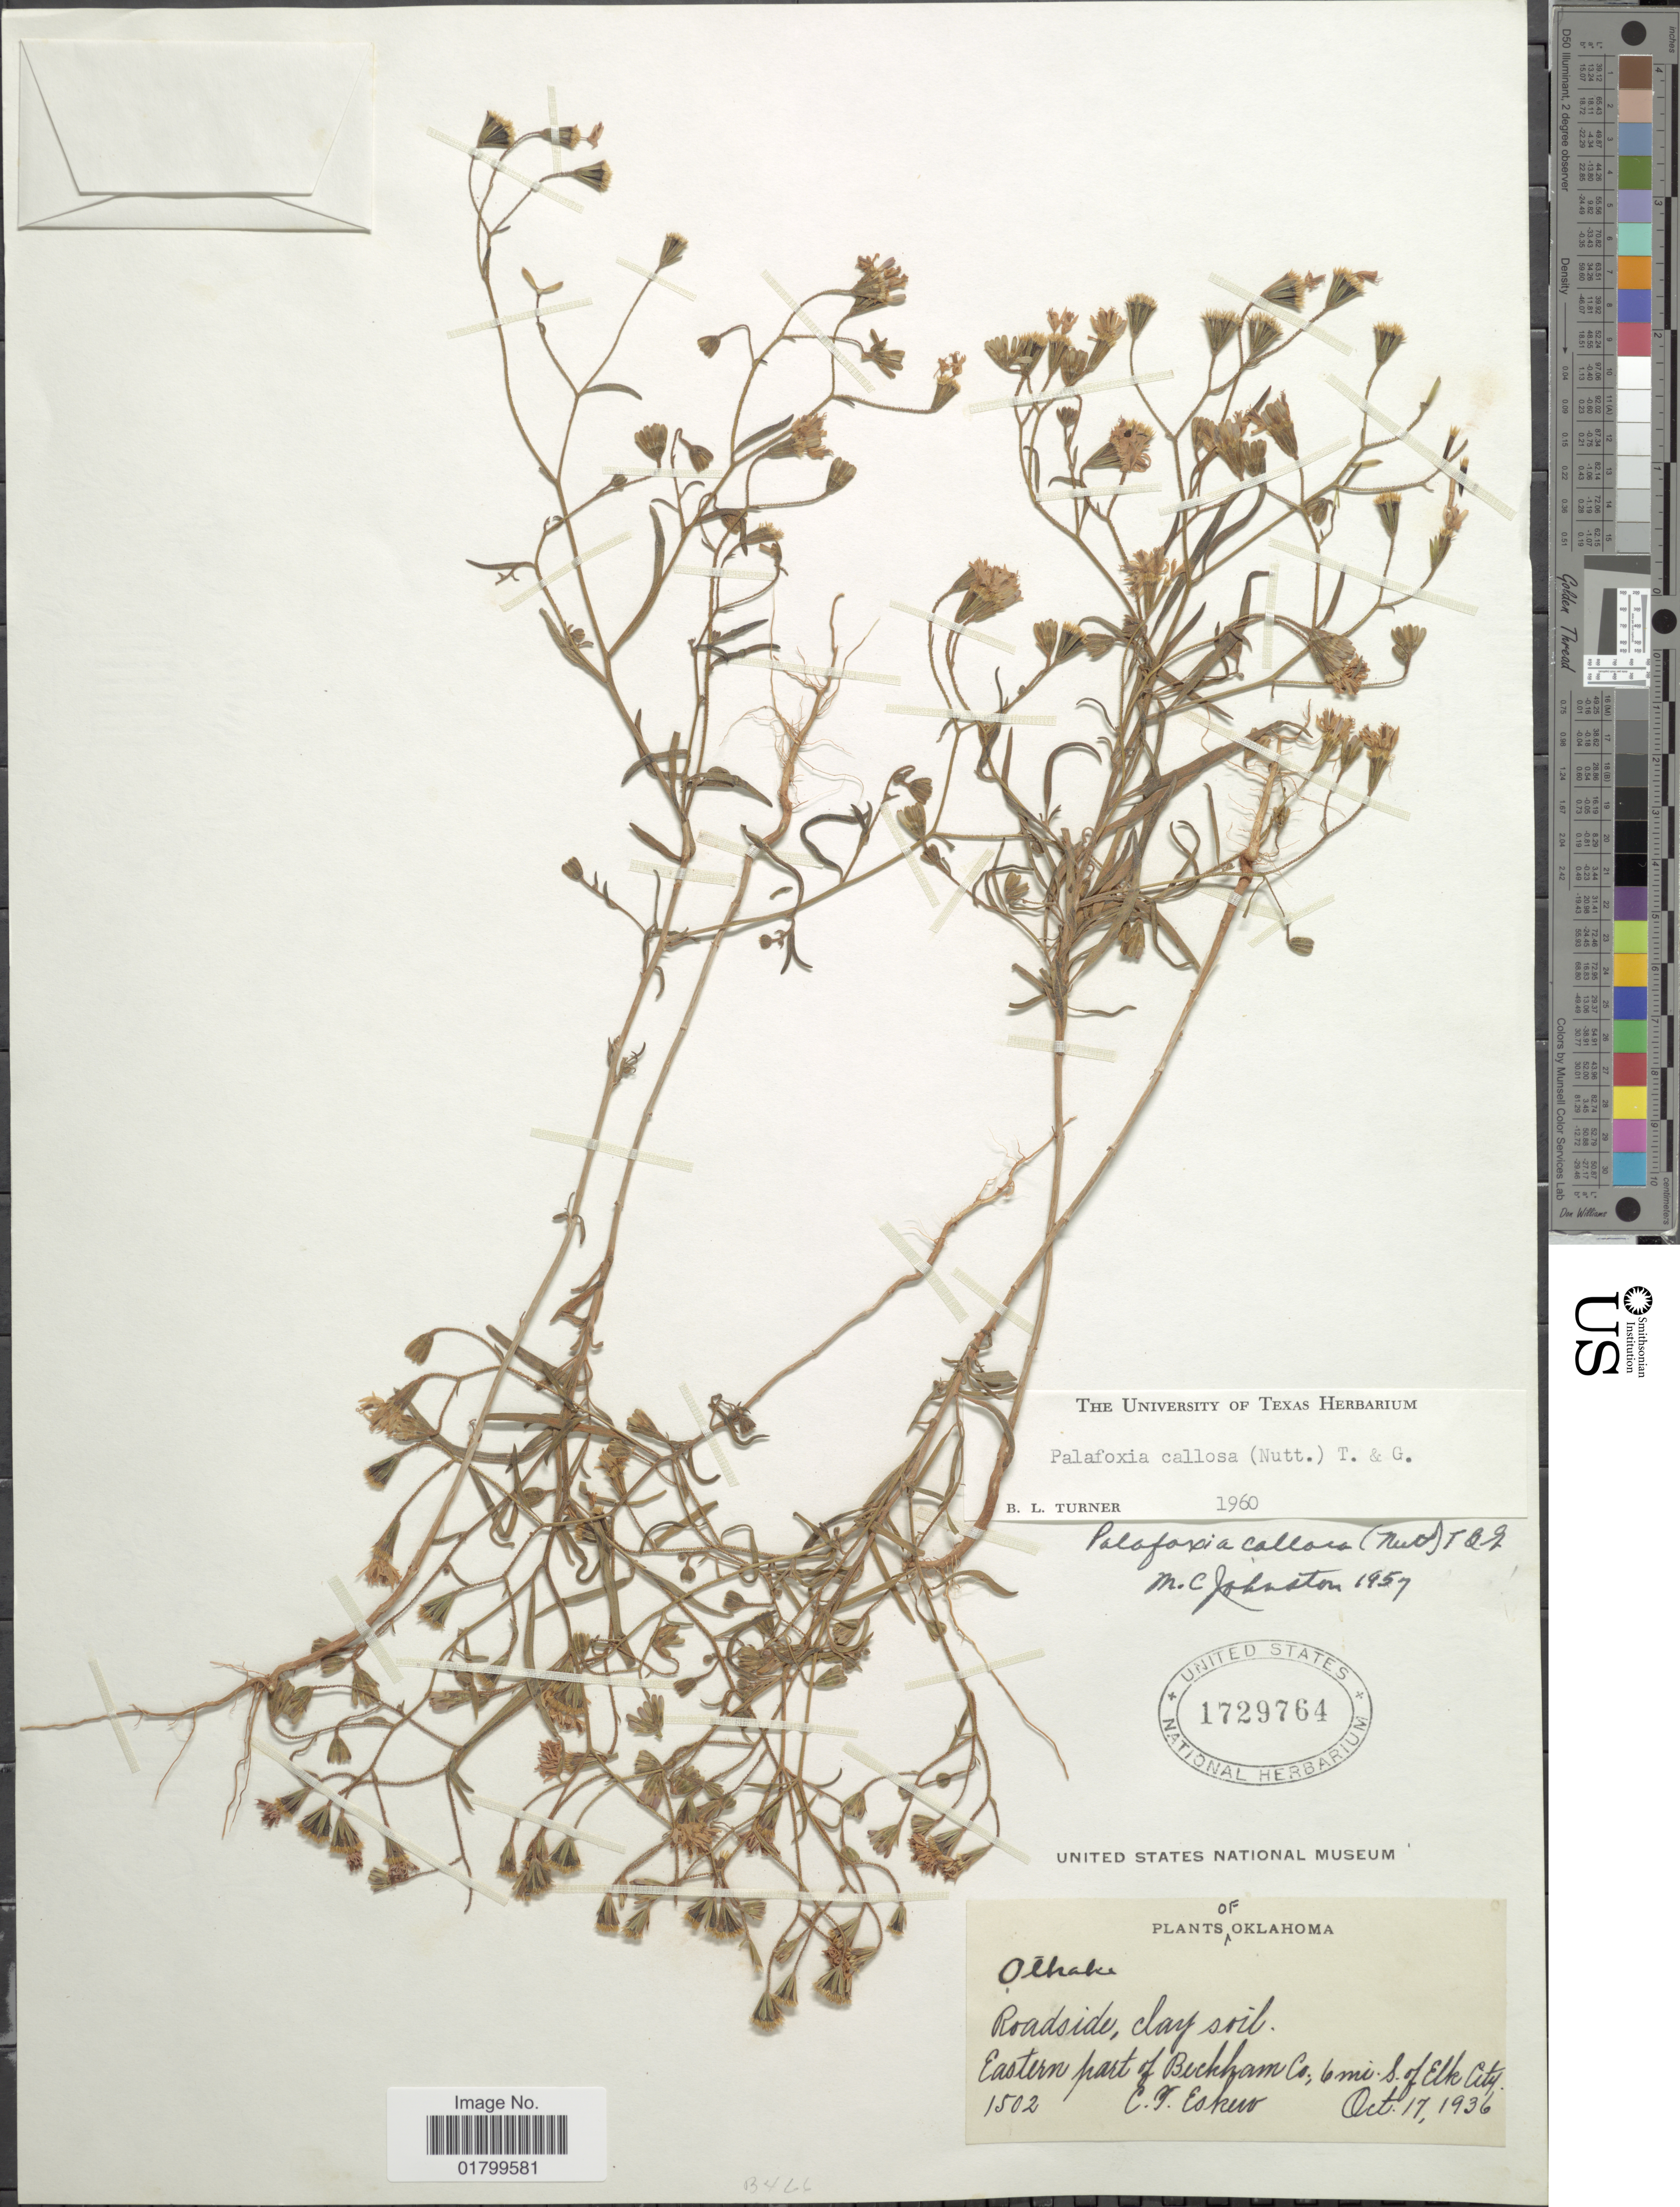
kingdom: Plantae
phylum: Tracheophyta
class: Magnoliopsida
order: Asterales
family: Asteraceae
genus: Palafoxia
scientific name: Palafoxia callosa var. callosa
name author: (Nutt.) Torr. & A. Gray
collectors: C. Eskew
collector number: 1502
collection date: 1936-10-17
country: United States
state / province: Oklahoma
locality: Roadside, clay soil, Eastern part of Beckham Co., S. of Elk City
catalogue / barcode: US 1729764